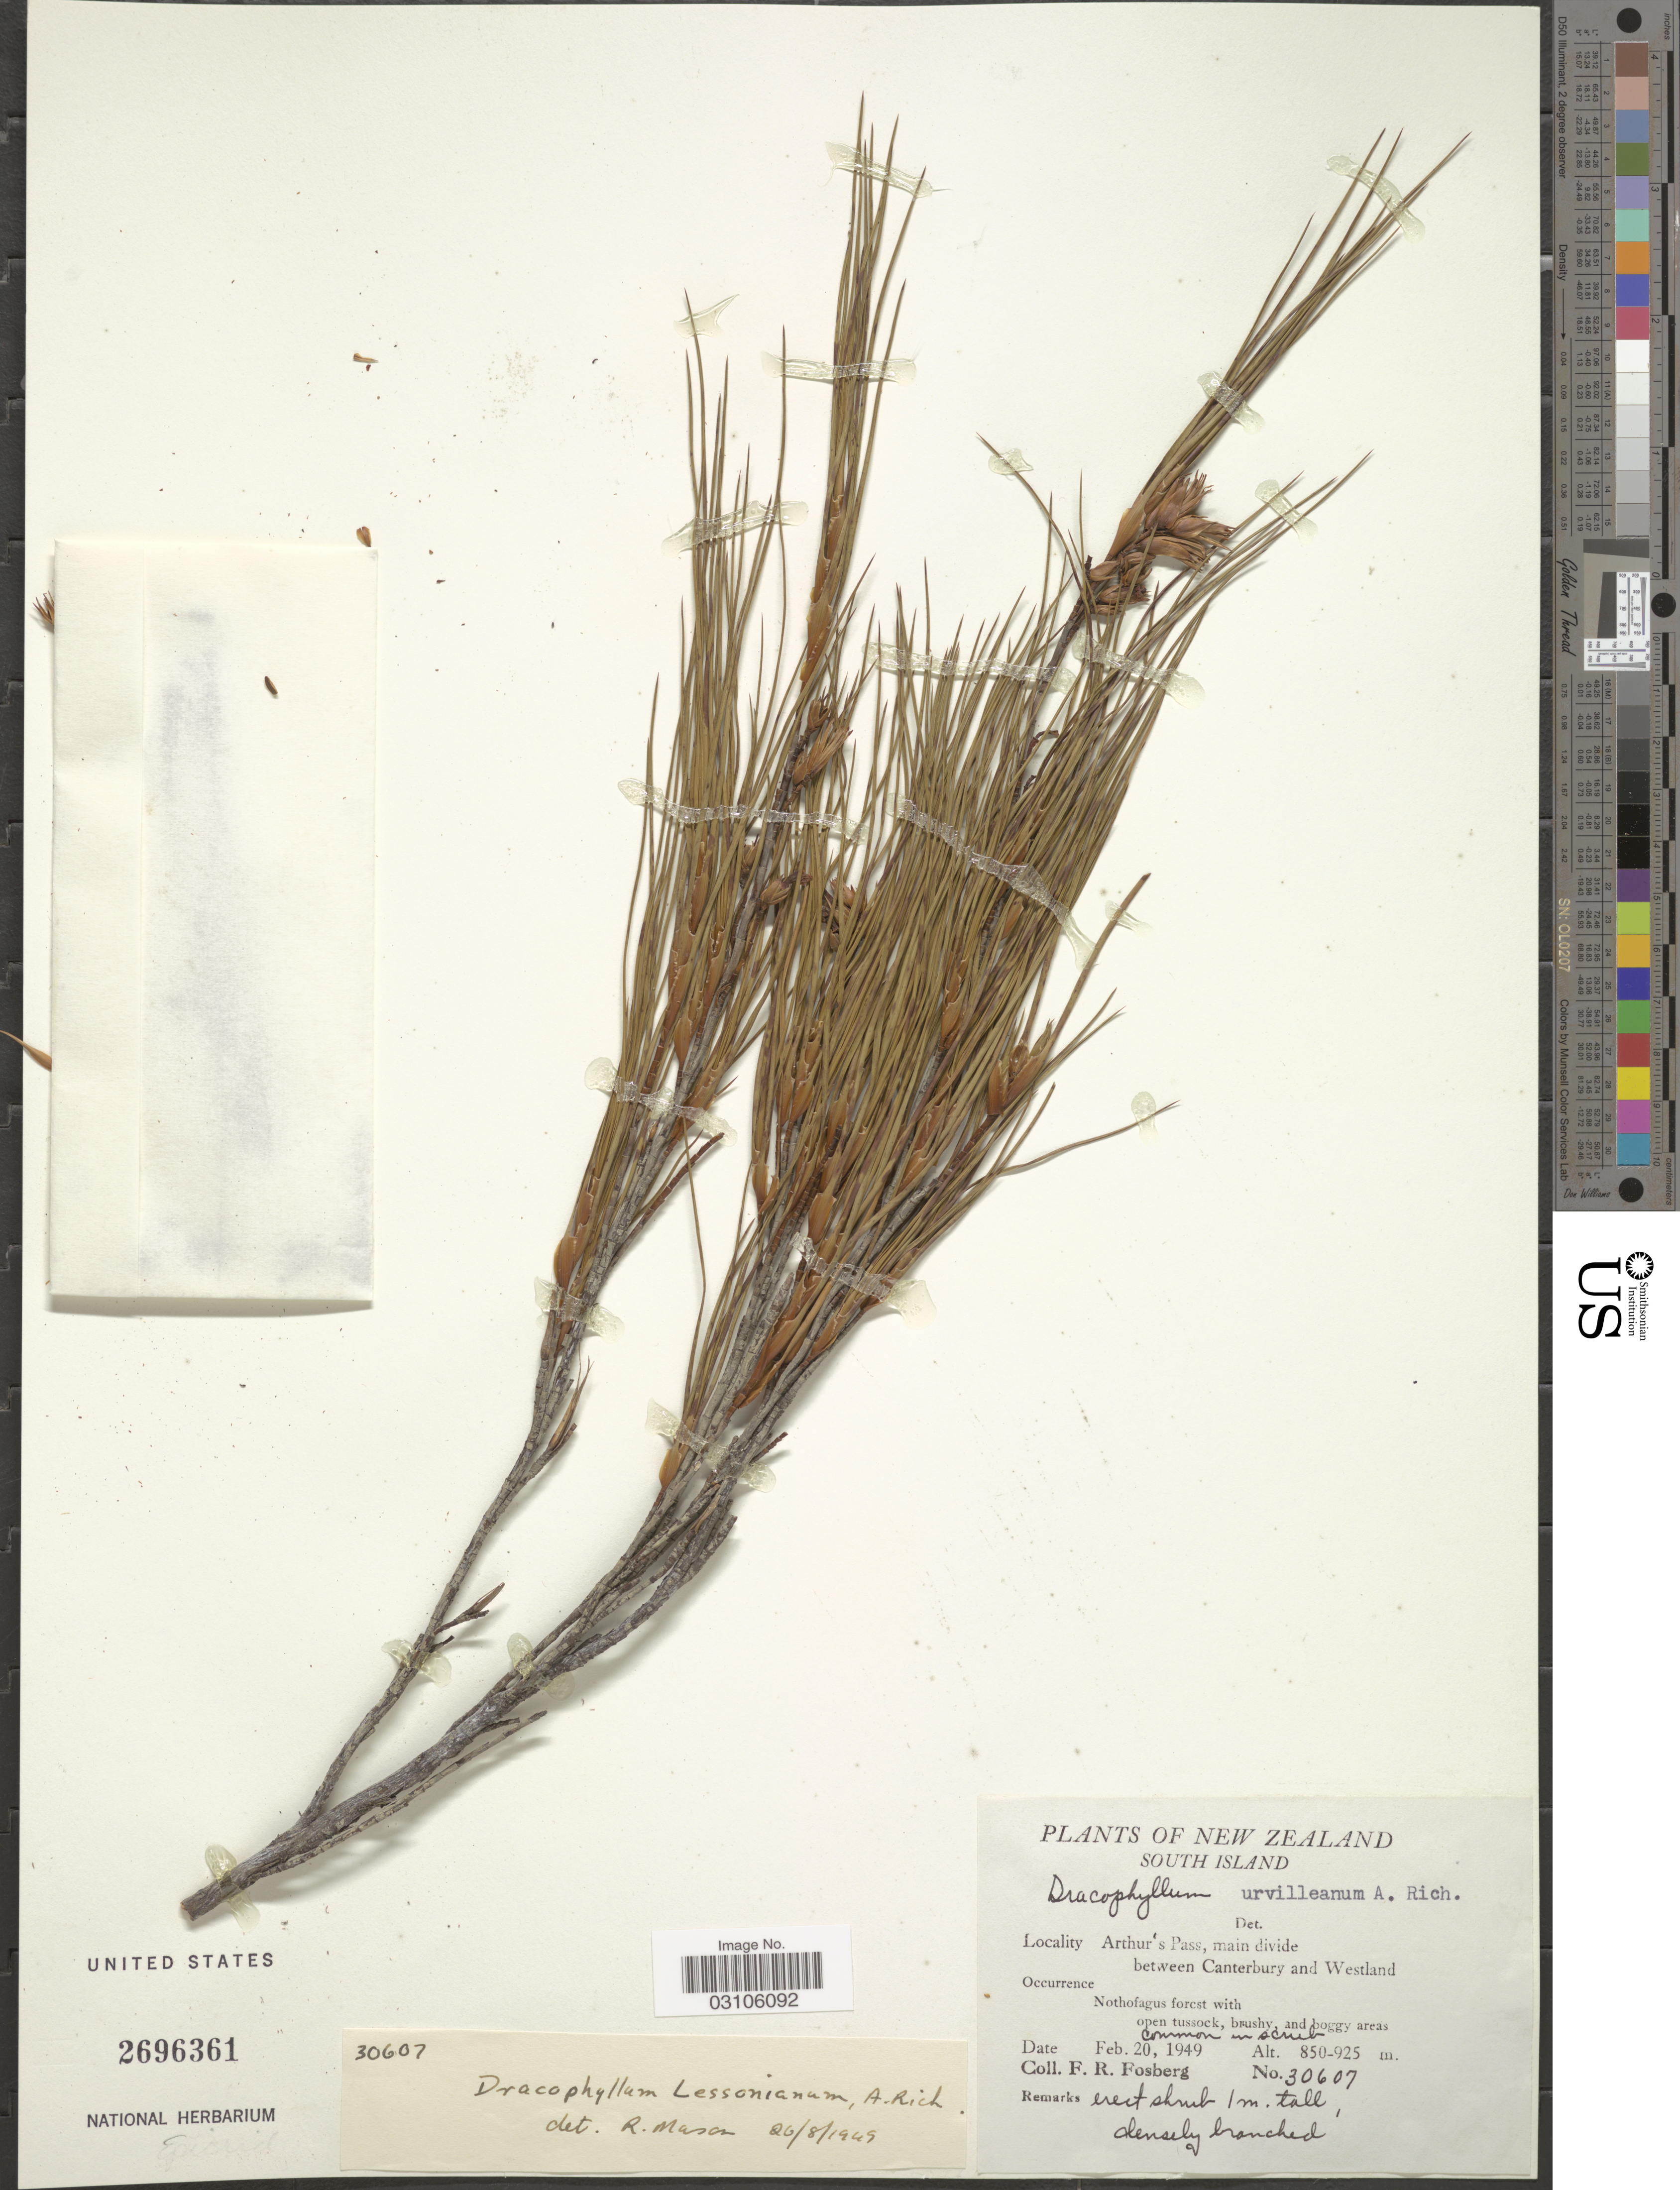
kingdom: Plantae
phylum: Tracheophyta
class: Magnoliopsida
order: Ericales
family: Ericaceae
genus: Dracophyllum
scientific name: Dracophyllum lessonianum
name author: A. Rich.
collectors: F. R. Fosberg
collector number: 30607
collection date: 1949-02-20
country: New Zealand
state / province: Canterbury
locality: South Island. Arthur's Pass, main divide between Canterbury and Westland.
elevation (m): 850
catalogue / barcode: US 2696361